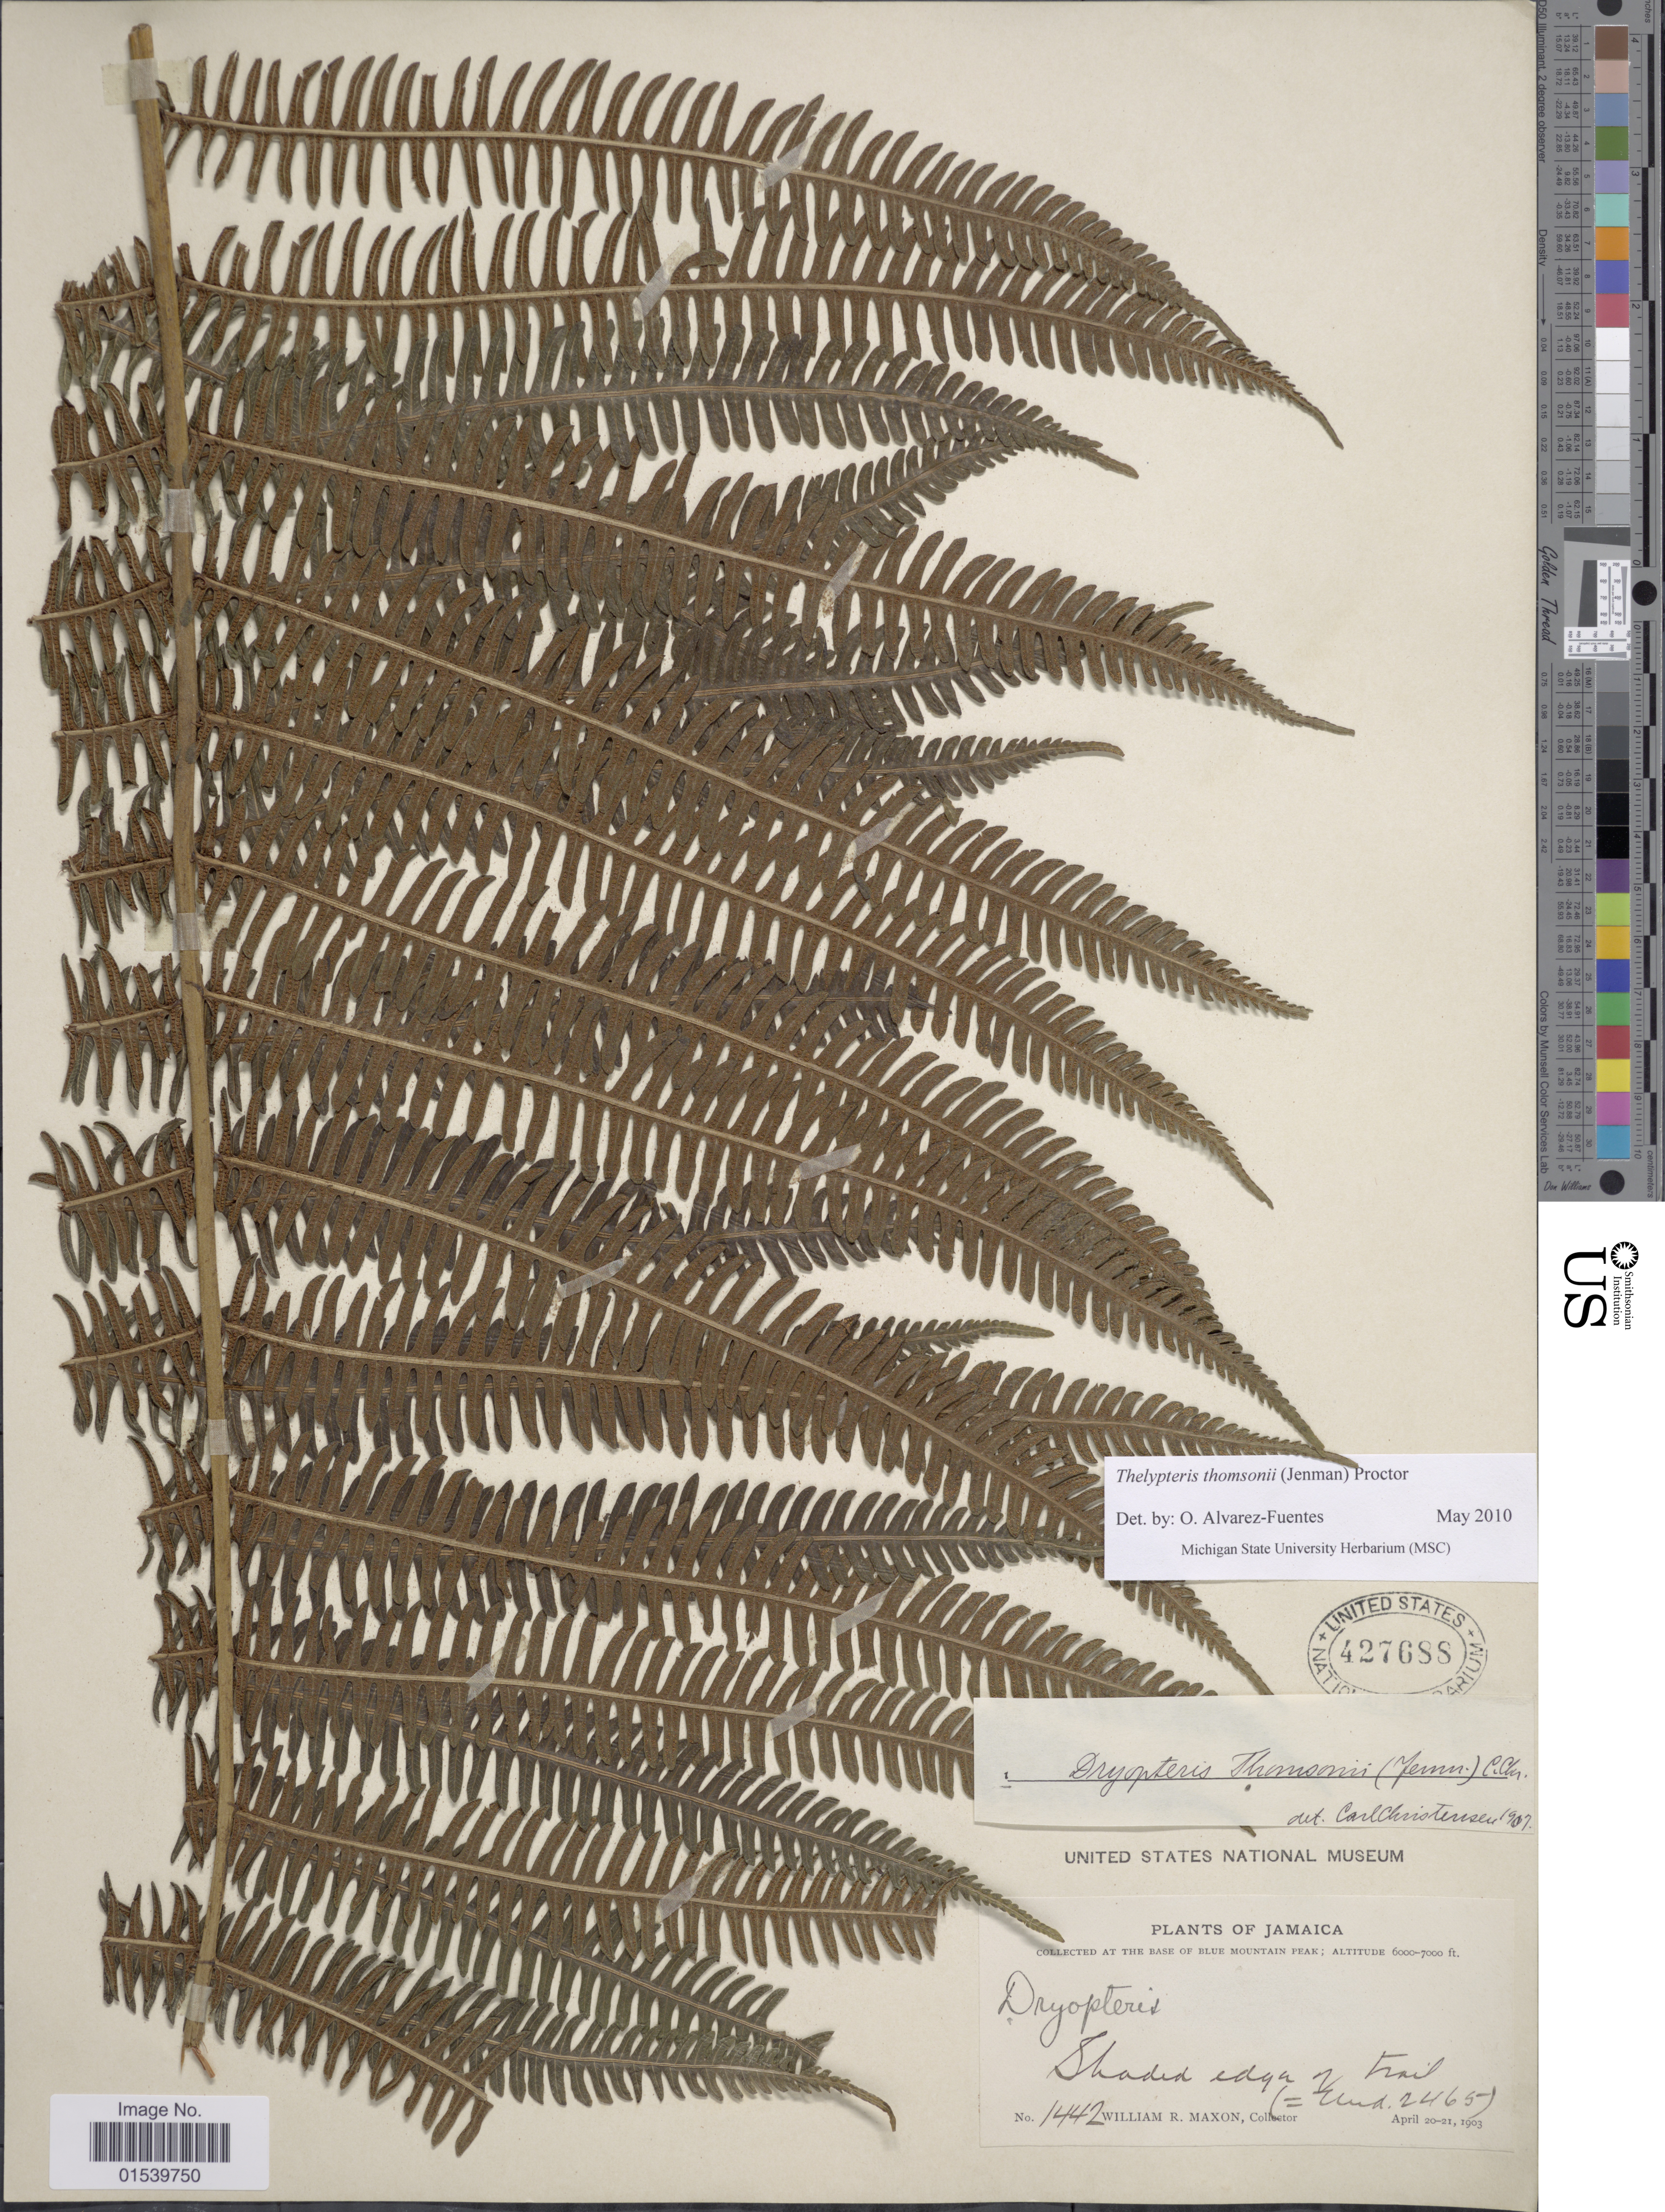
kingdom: Plantae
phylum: Tracheophyta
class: Polypodiopsida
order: Polypodiales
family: Thelypteridaceae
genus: Amauropelta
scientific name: Amauropelta thomsonii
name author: (Jenman) Pic. Serm.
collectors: W. R. Maxon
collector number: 1442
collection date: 1903-04-20/1903-04-21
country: Jamaica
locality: At the base of Blue Mountains peak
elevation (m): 1829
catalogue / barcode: US 427688